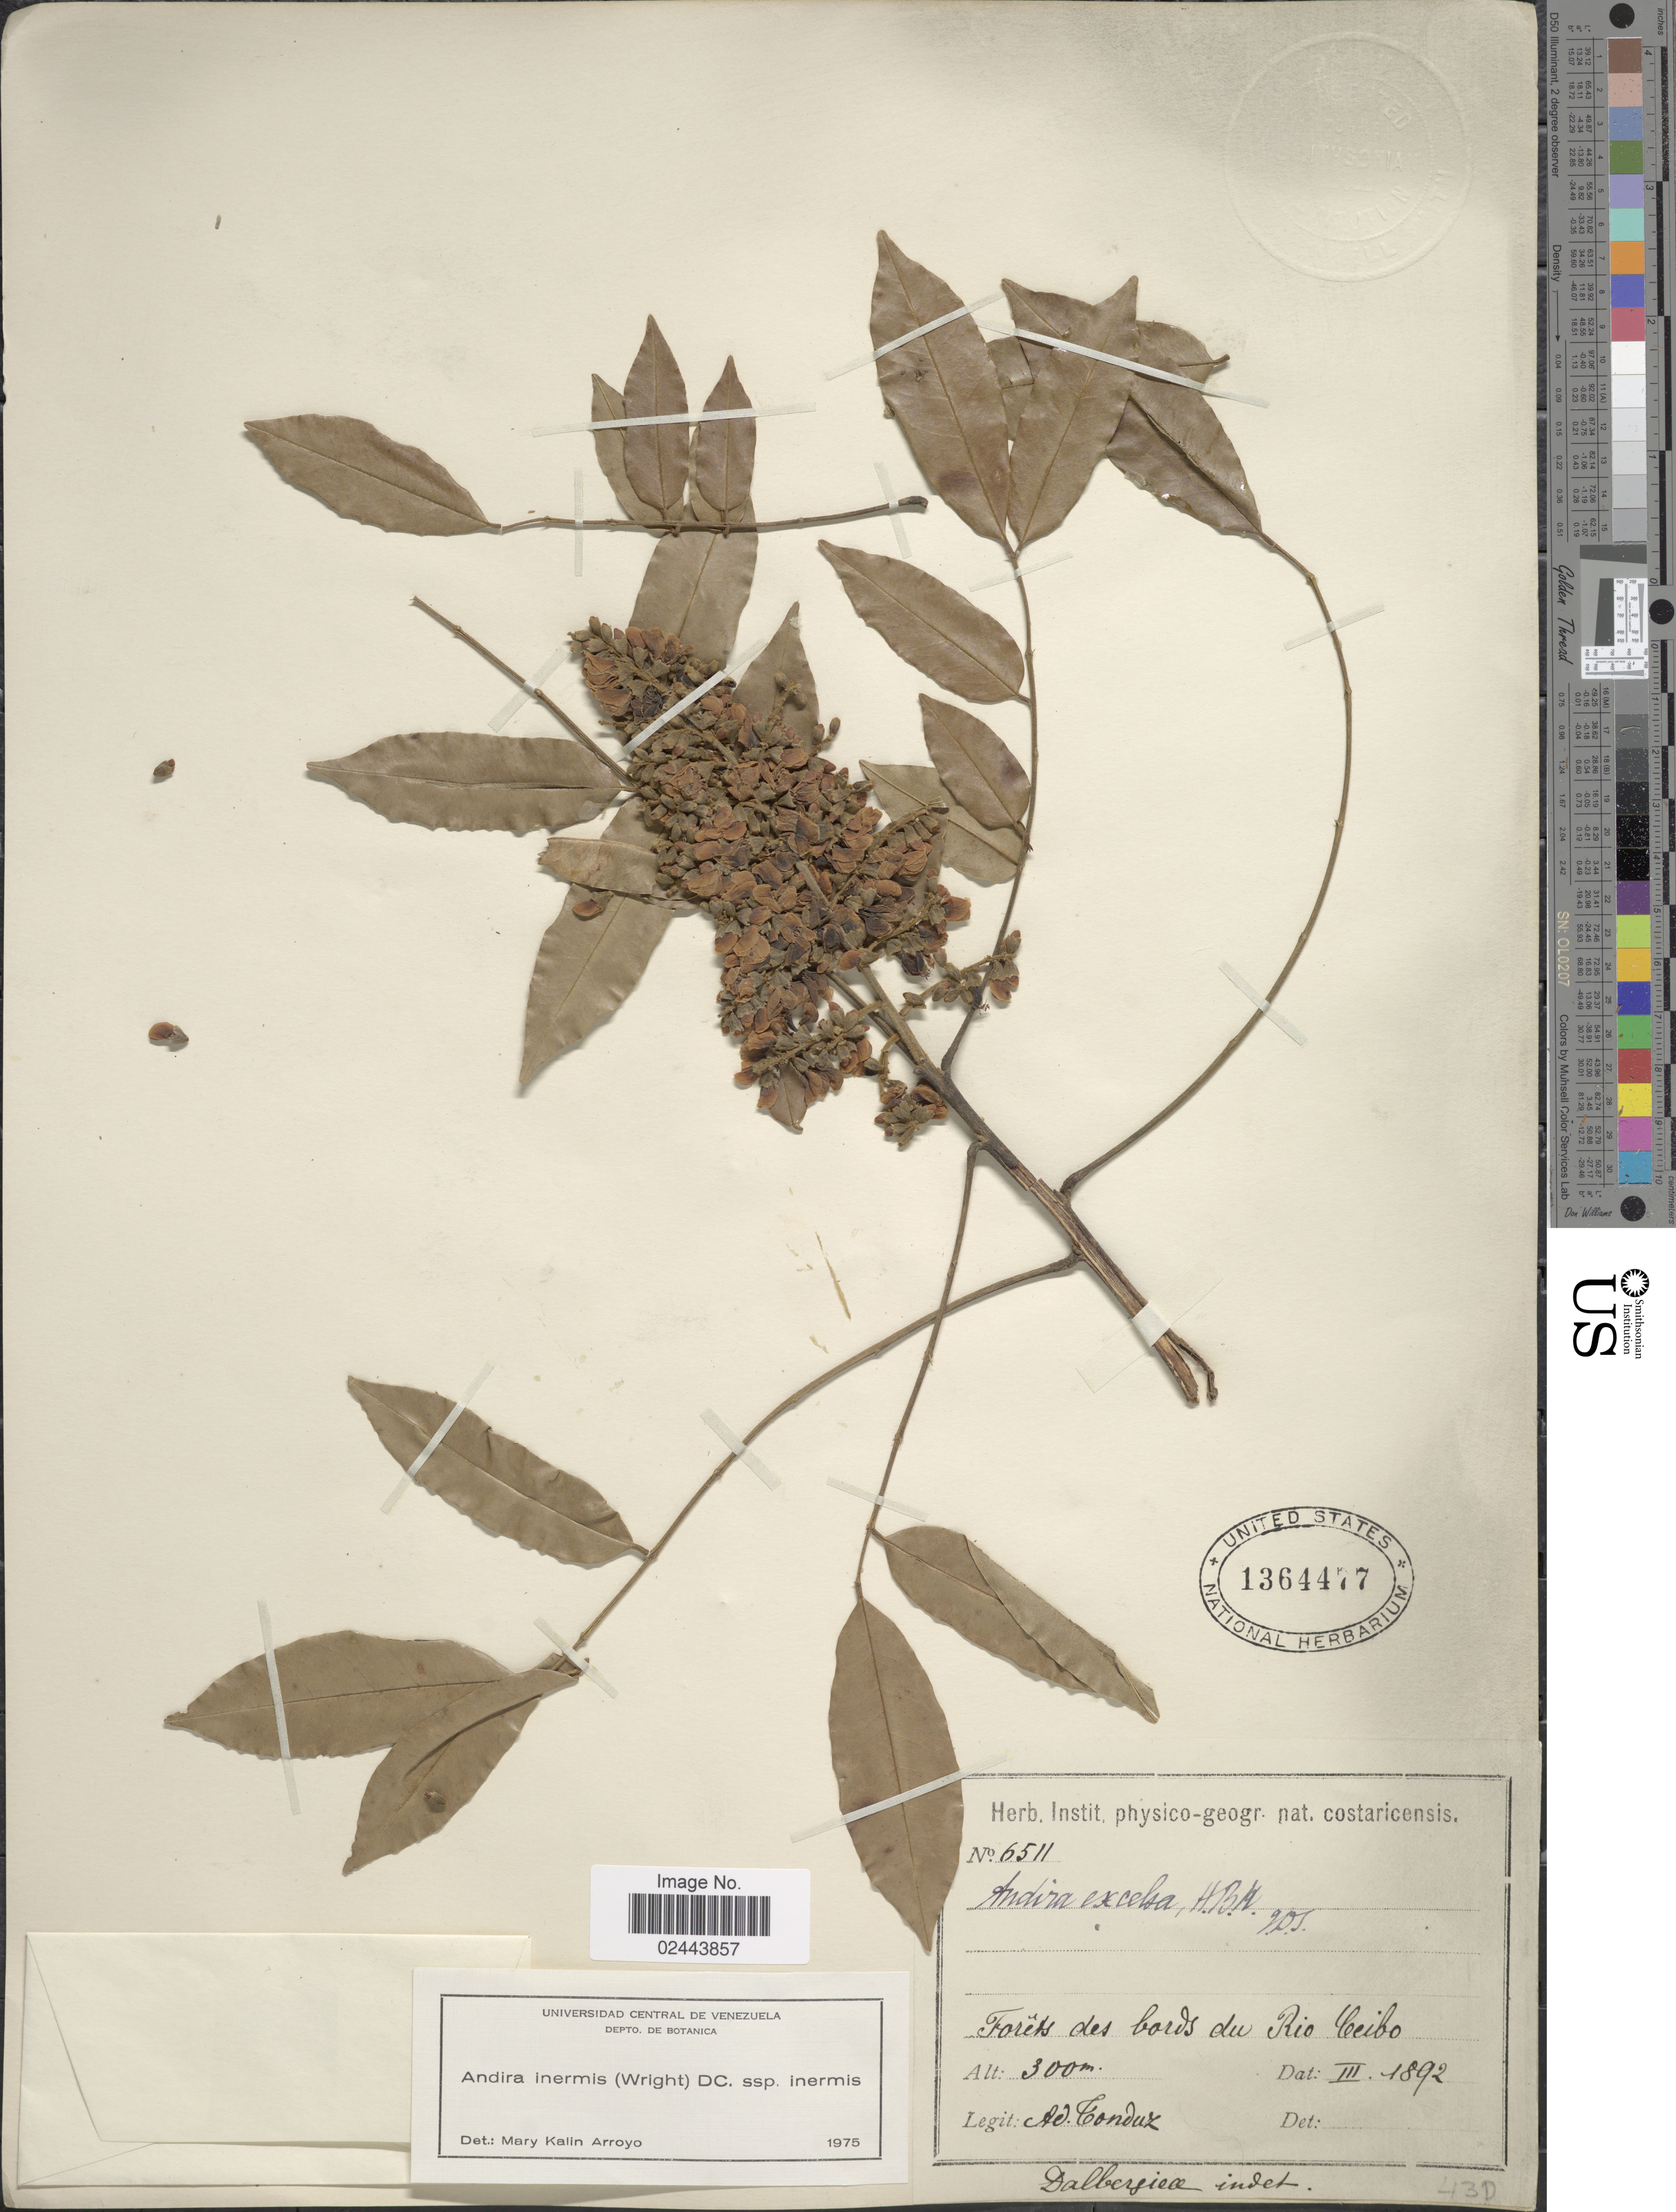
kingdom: Plantae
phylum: Tracheophyta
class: Magnoliopsida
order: Fabales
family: Fabaceae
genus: Andira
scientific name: Andira inermis subsp. inermis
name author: (W. Wright) Kunth ex DC.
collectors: A. Tonduz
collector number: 6511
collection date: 1892-03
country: Costa Rica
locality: Forets des bords du Rio Ceibo.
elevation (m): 300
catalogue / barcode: US 1364477